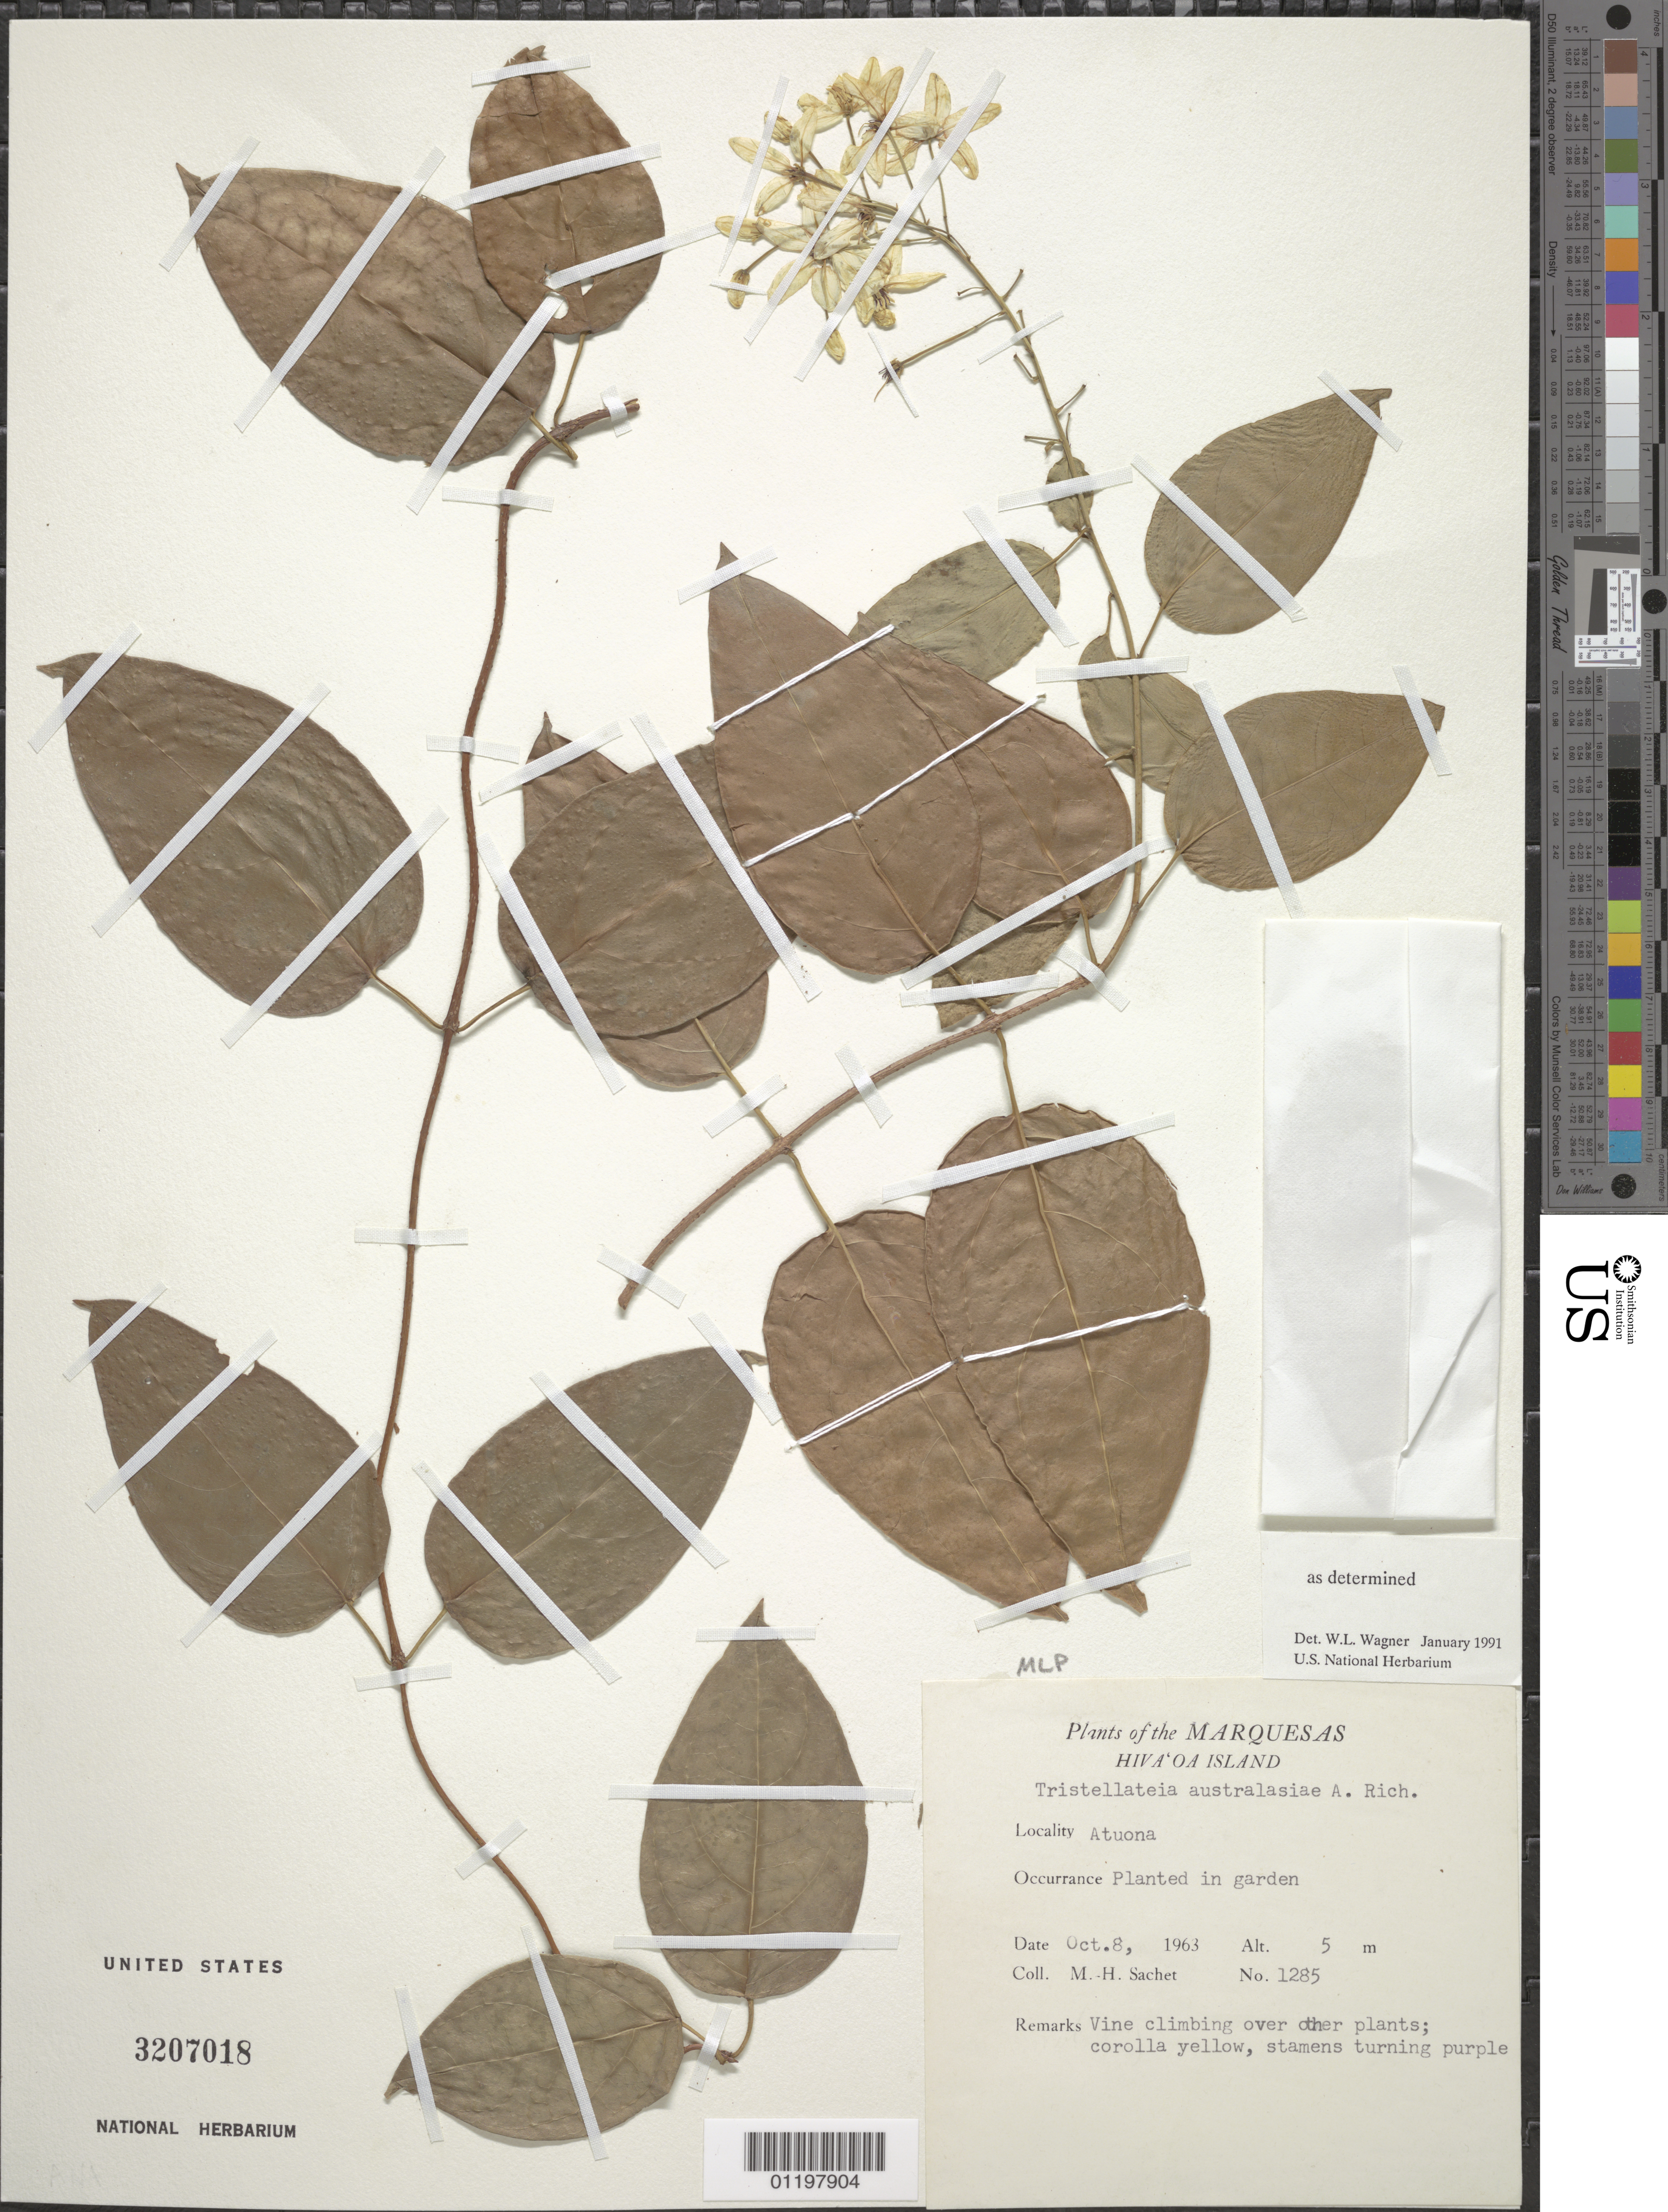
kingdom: Plantae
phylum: Tracheophyta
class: Magnoliopsida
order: Malpighiales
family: Malpighiaceae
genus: Tristellateia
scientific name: Tristellateia australasiae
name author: A. Rich.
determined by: Wagner, W. L., (BOT), Smithsonian Institution - National Museum of Natural History (UNITED STATES)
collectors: M.-H. Sachet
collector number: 1285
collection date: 1963-10-08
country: French Polynesia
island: Hiva Oa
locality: Atuona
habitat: Planted in garden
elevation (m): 5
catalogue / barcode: US 3207018